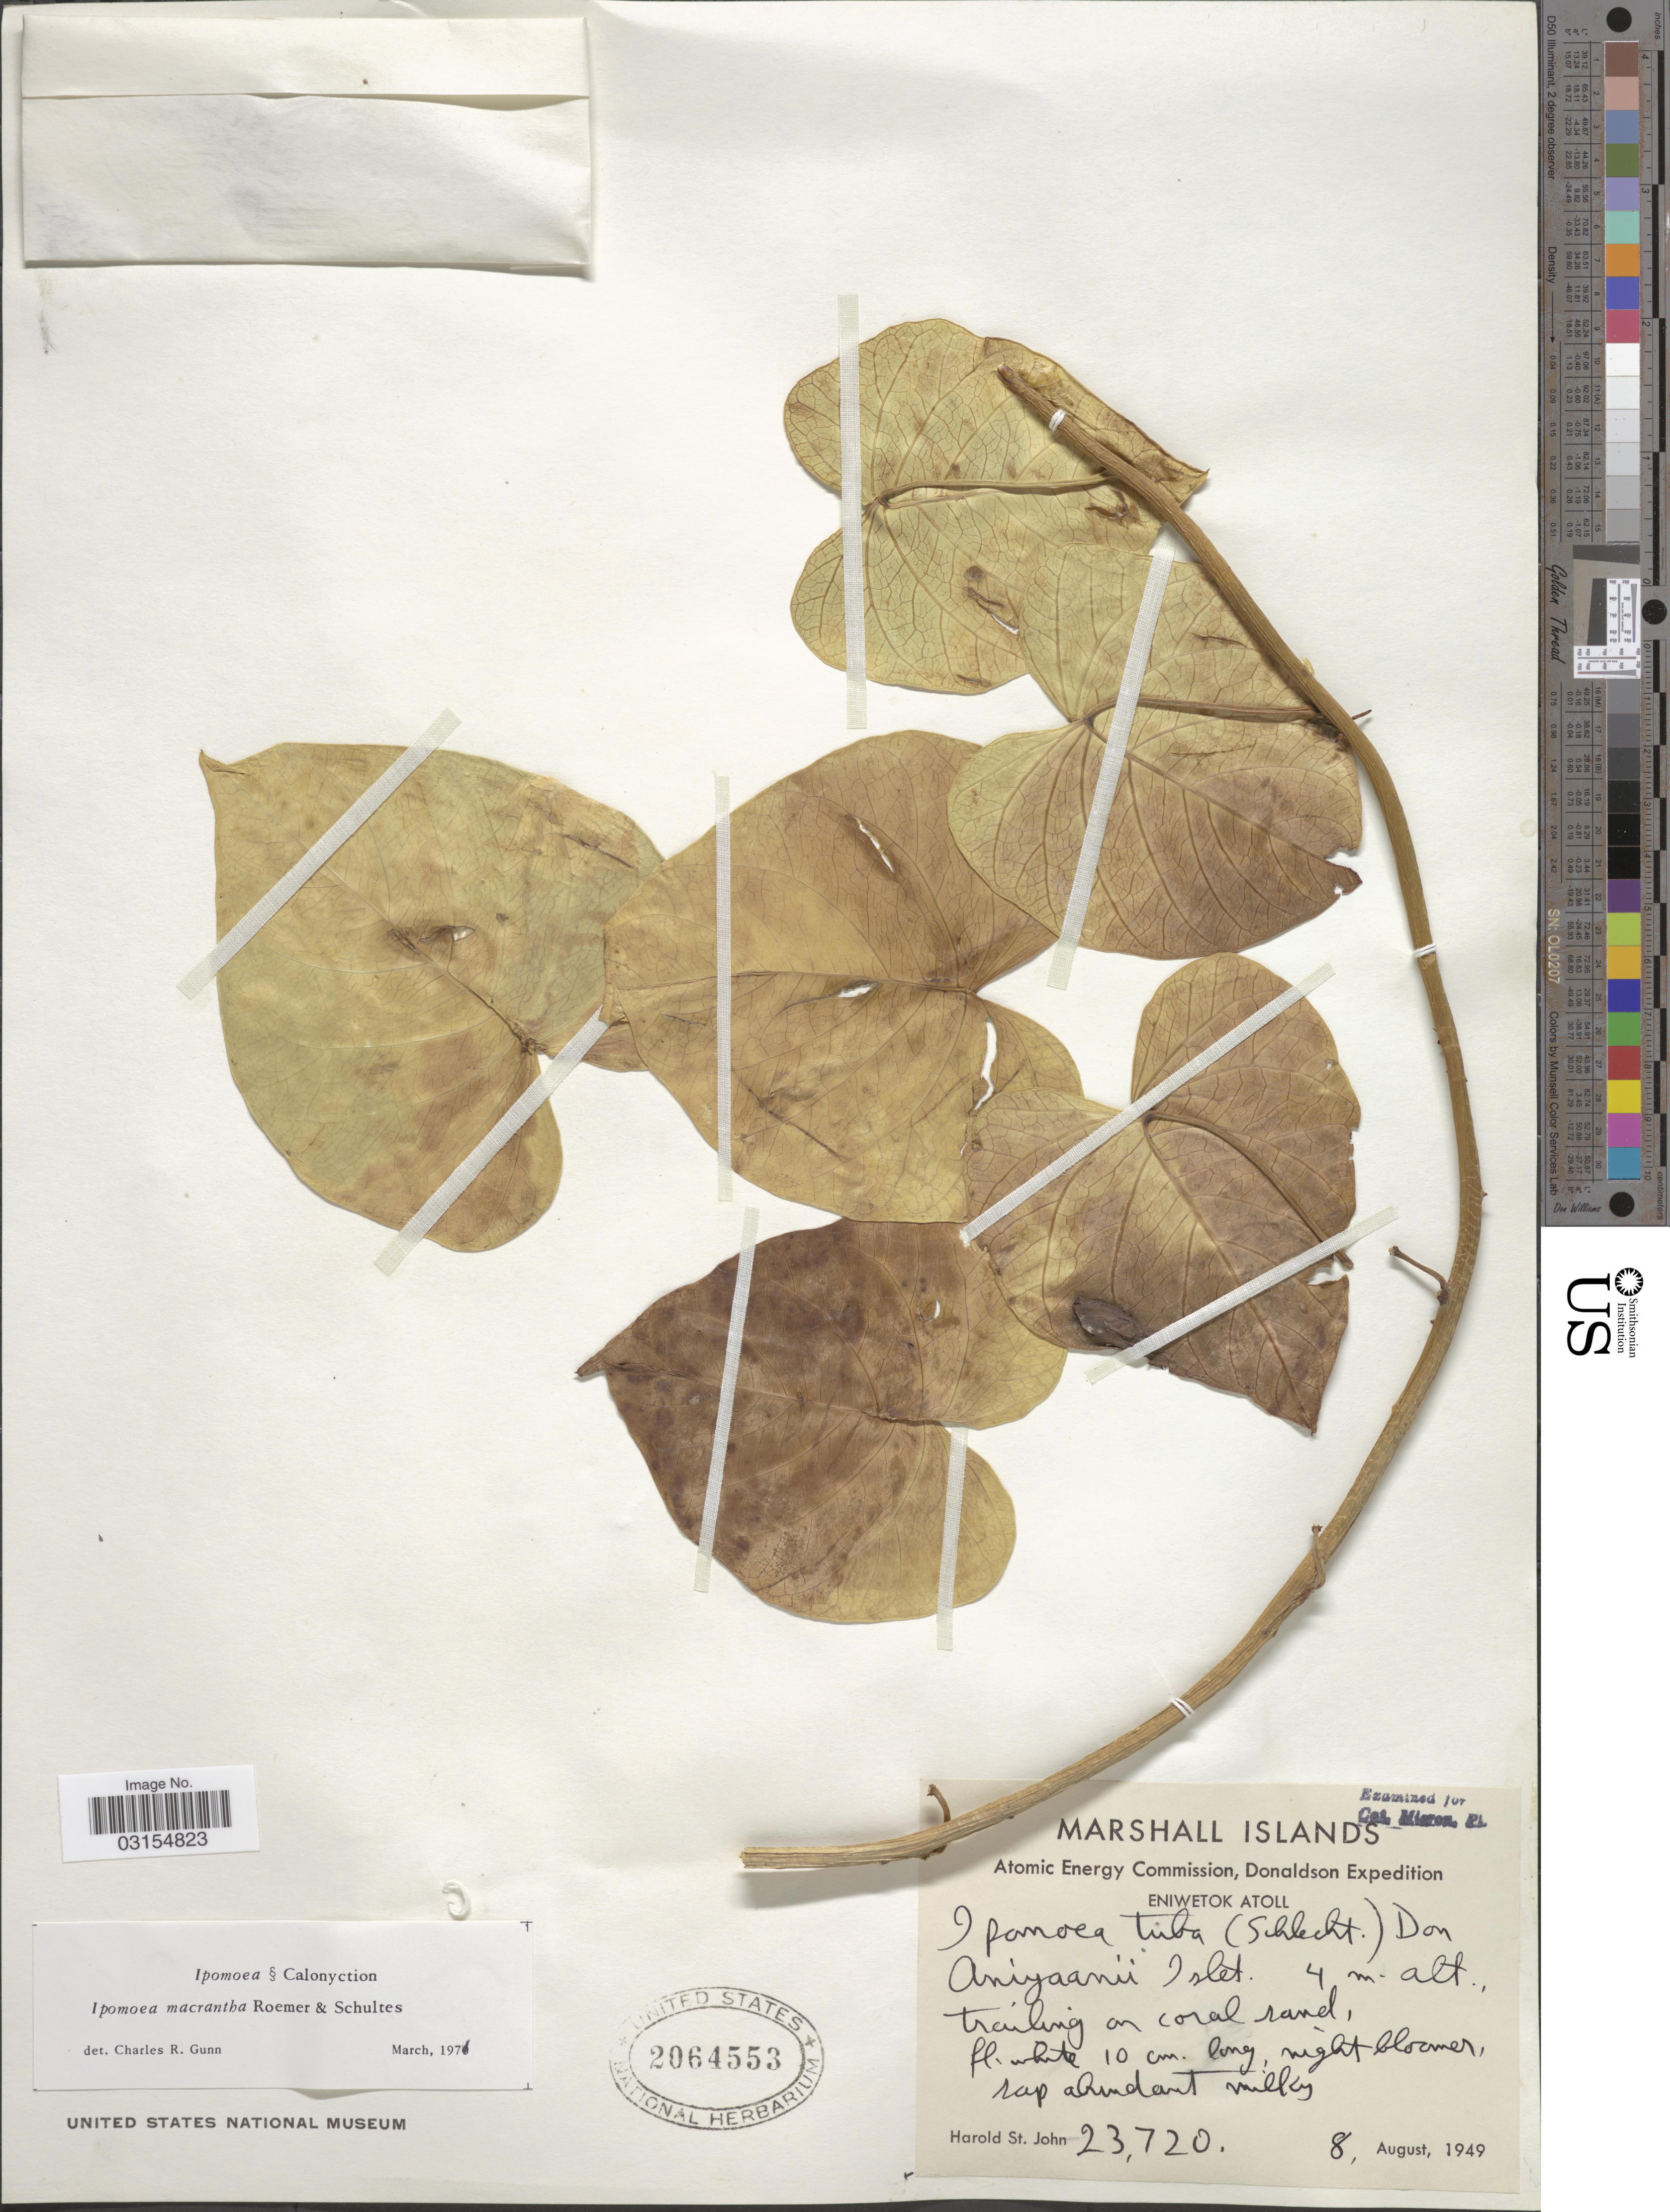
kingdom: Plantae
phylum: Tracheophyta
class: Magnoliopsida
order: Solanales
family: Convolvulaceae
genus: Ipomoea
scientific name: Ipomoea violacea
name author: L.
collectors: H. St. John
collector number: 23720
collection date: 1949-08-08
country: Marshall Islands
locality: Eniwetok Atoll, Aniyaanii Islet.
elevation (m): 4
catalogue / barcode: US 2064553